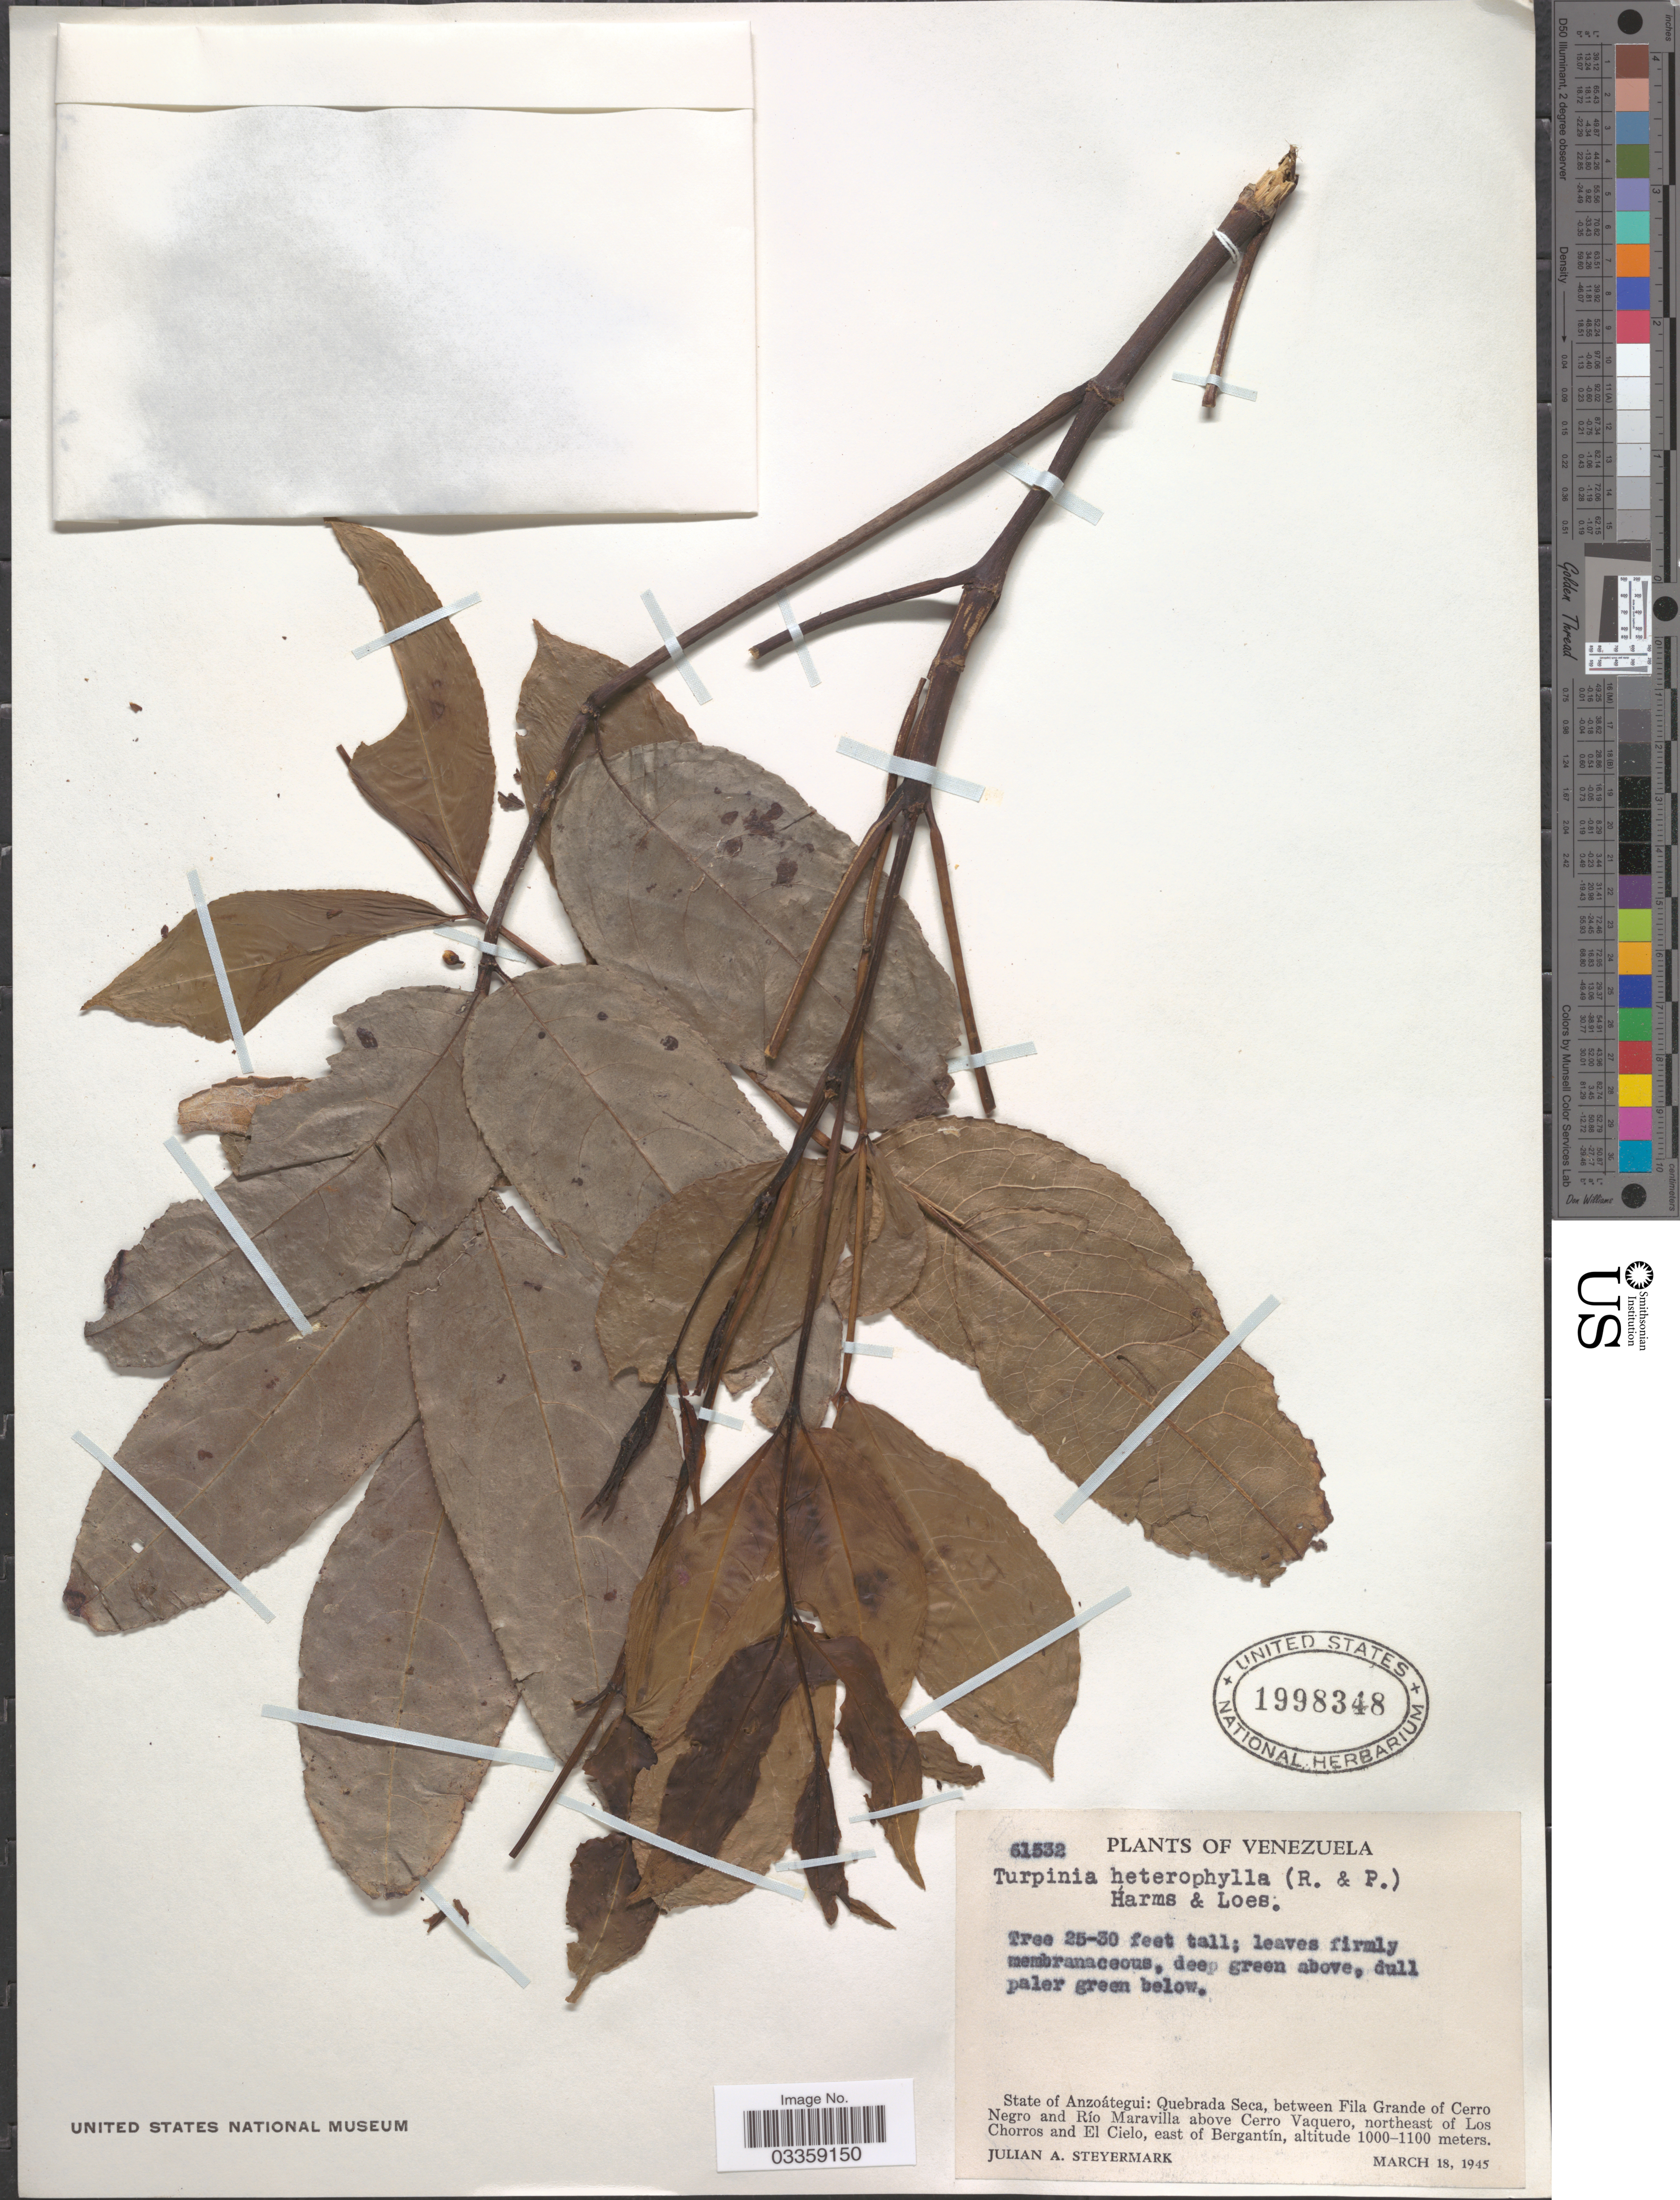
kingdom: Plantae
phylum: Tracheophyta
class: Magnoliopsida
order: Crossosomatales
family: Staphyleaceae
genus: Turpinia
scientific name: Turpinia heterophylla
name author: (Ruiz & Pav.) Harms & Loes.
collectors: J. Steyermark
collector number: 61532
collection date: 1945-03-18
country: Venezuela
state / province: Anzoategui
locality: Quebrada Seca, between Fila Grande of Cerro Negro and Río Maravilla above Cerro Vaquero, northeast of Los Chorros and El Cielo, east of Bergantín.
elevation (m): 1000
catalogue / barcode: US 1998348